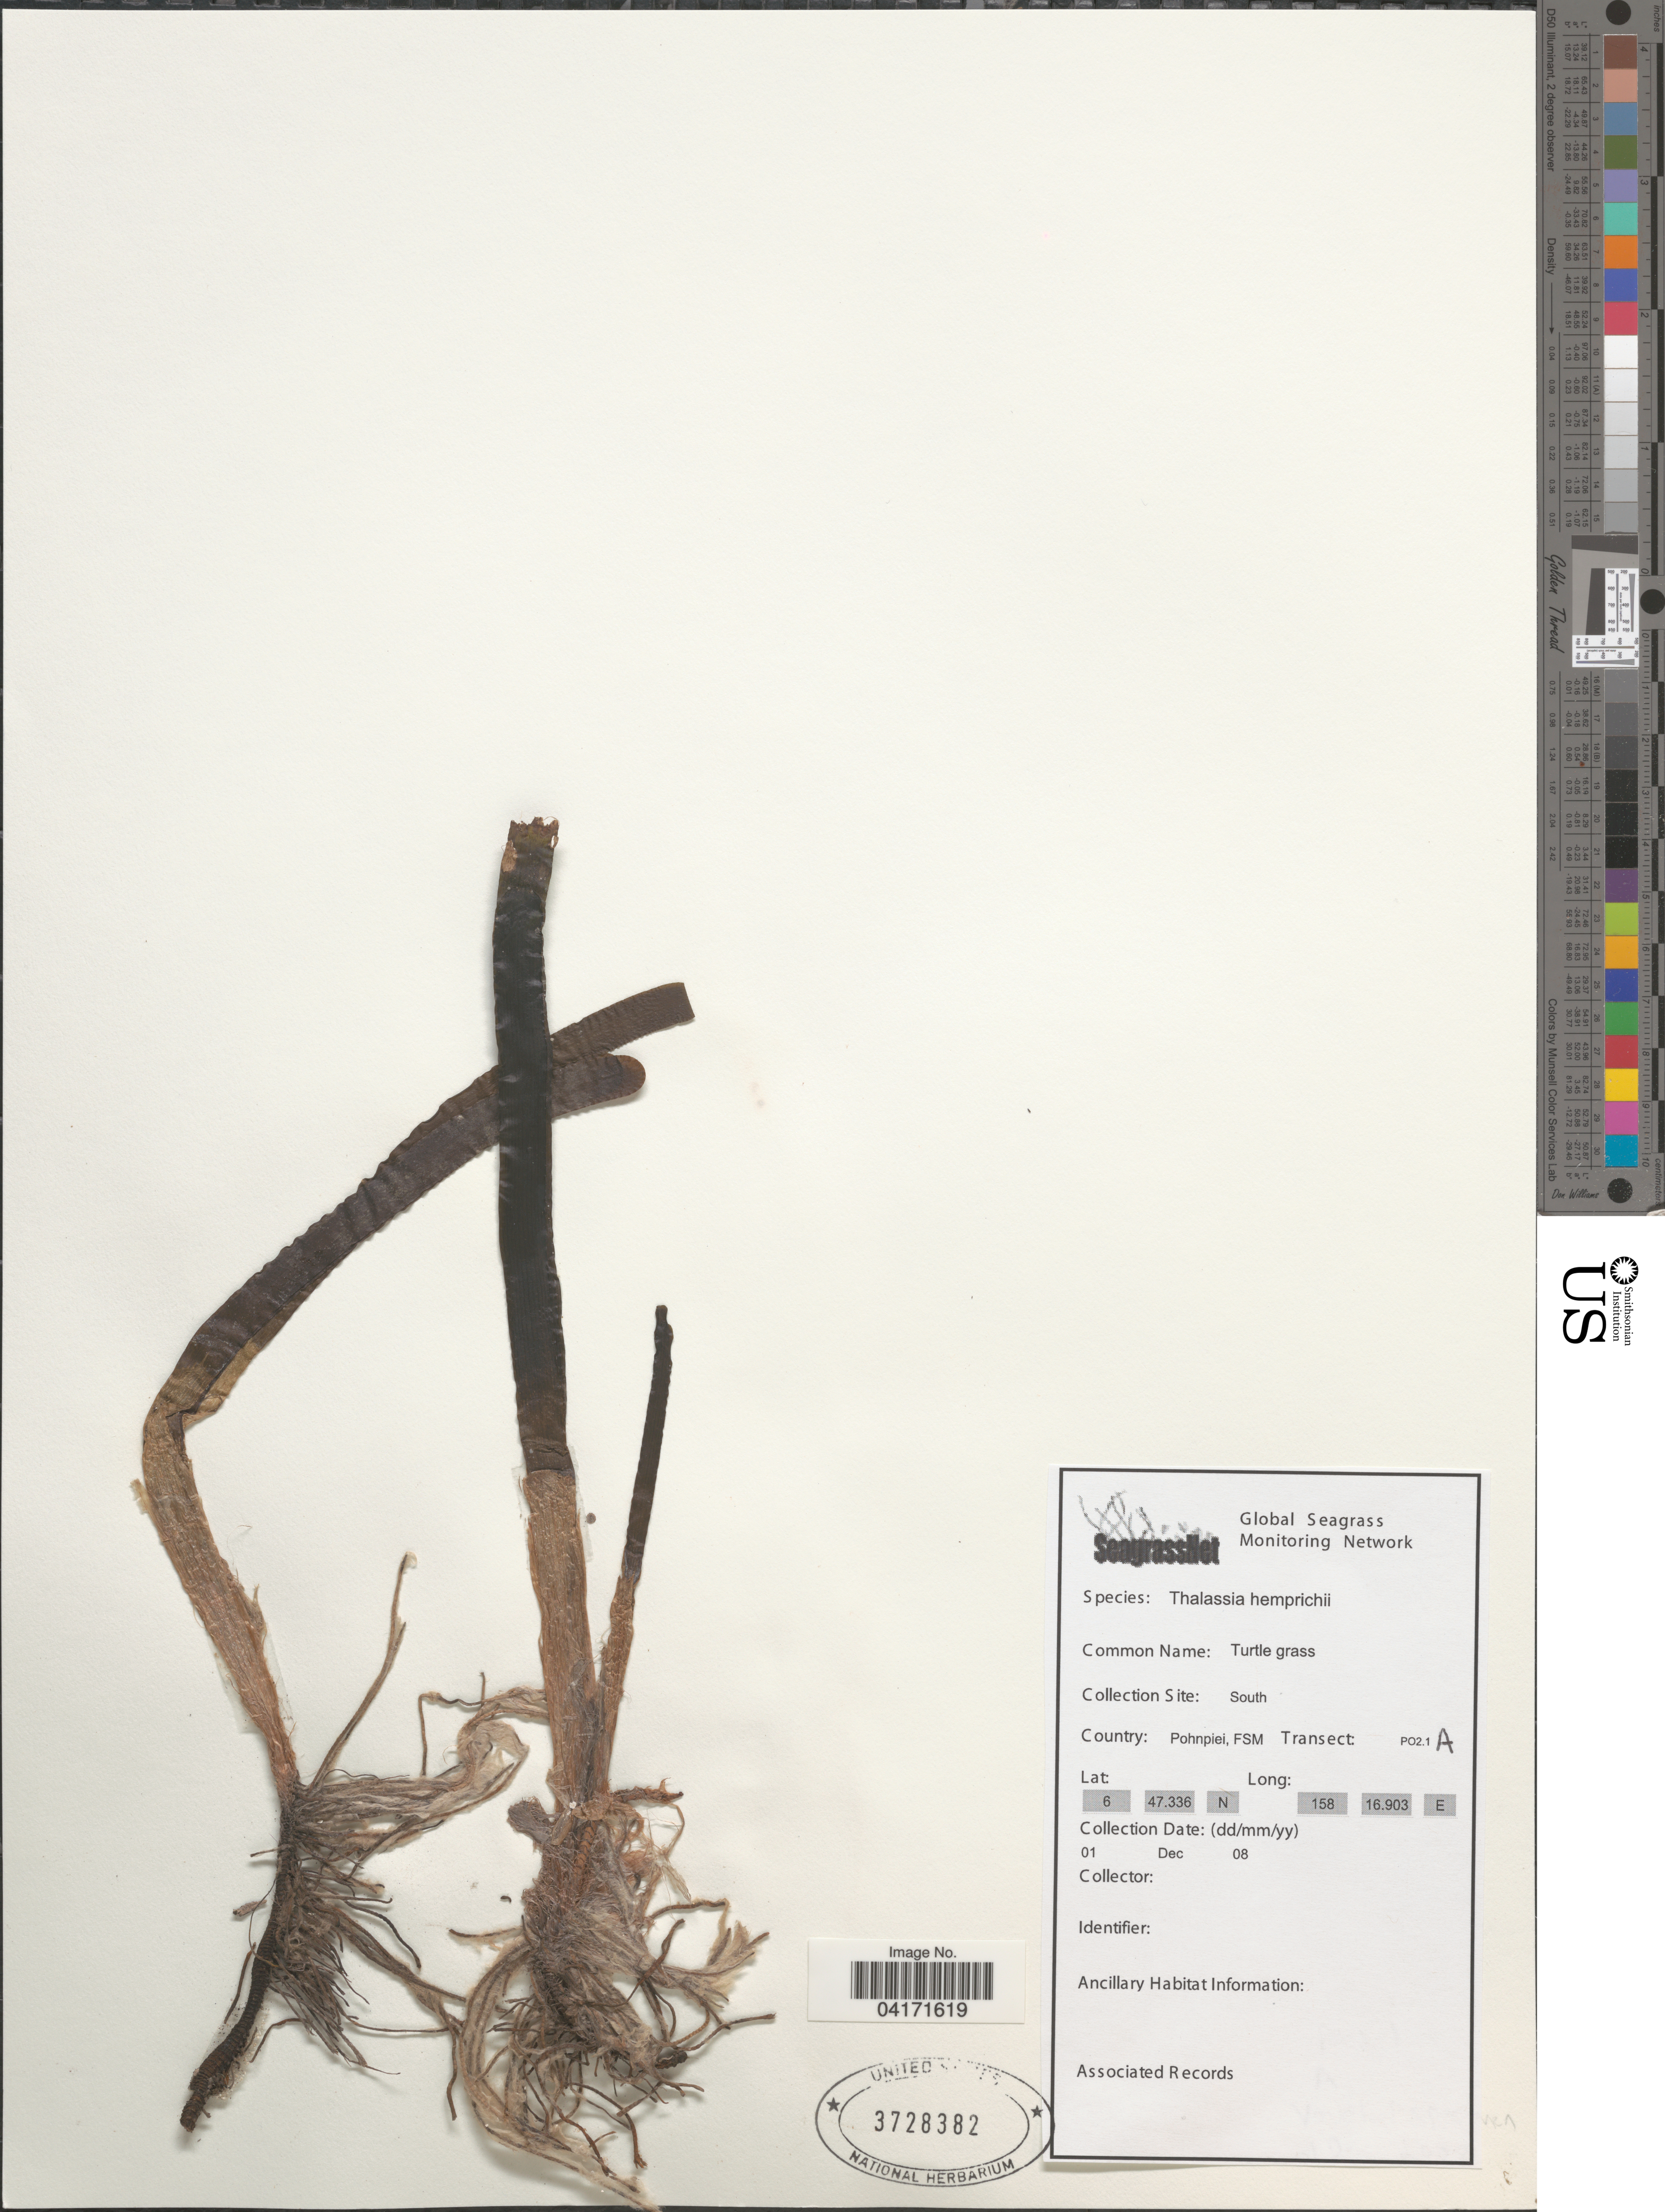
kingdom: Plantae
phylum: Tracheophyta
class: Liliopsida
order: Alismatales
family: Hydrocharitaceae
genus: Thalassia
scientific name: Thalassia hemprichii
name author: Asch.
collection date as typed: Transcribed d/m/y: 1/12/8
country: Micronesia, Federated States of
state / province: Pohnpei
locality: South. Country: Pohnpiei. Transect: PO2.1 A.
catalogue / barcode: US 3728382